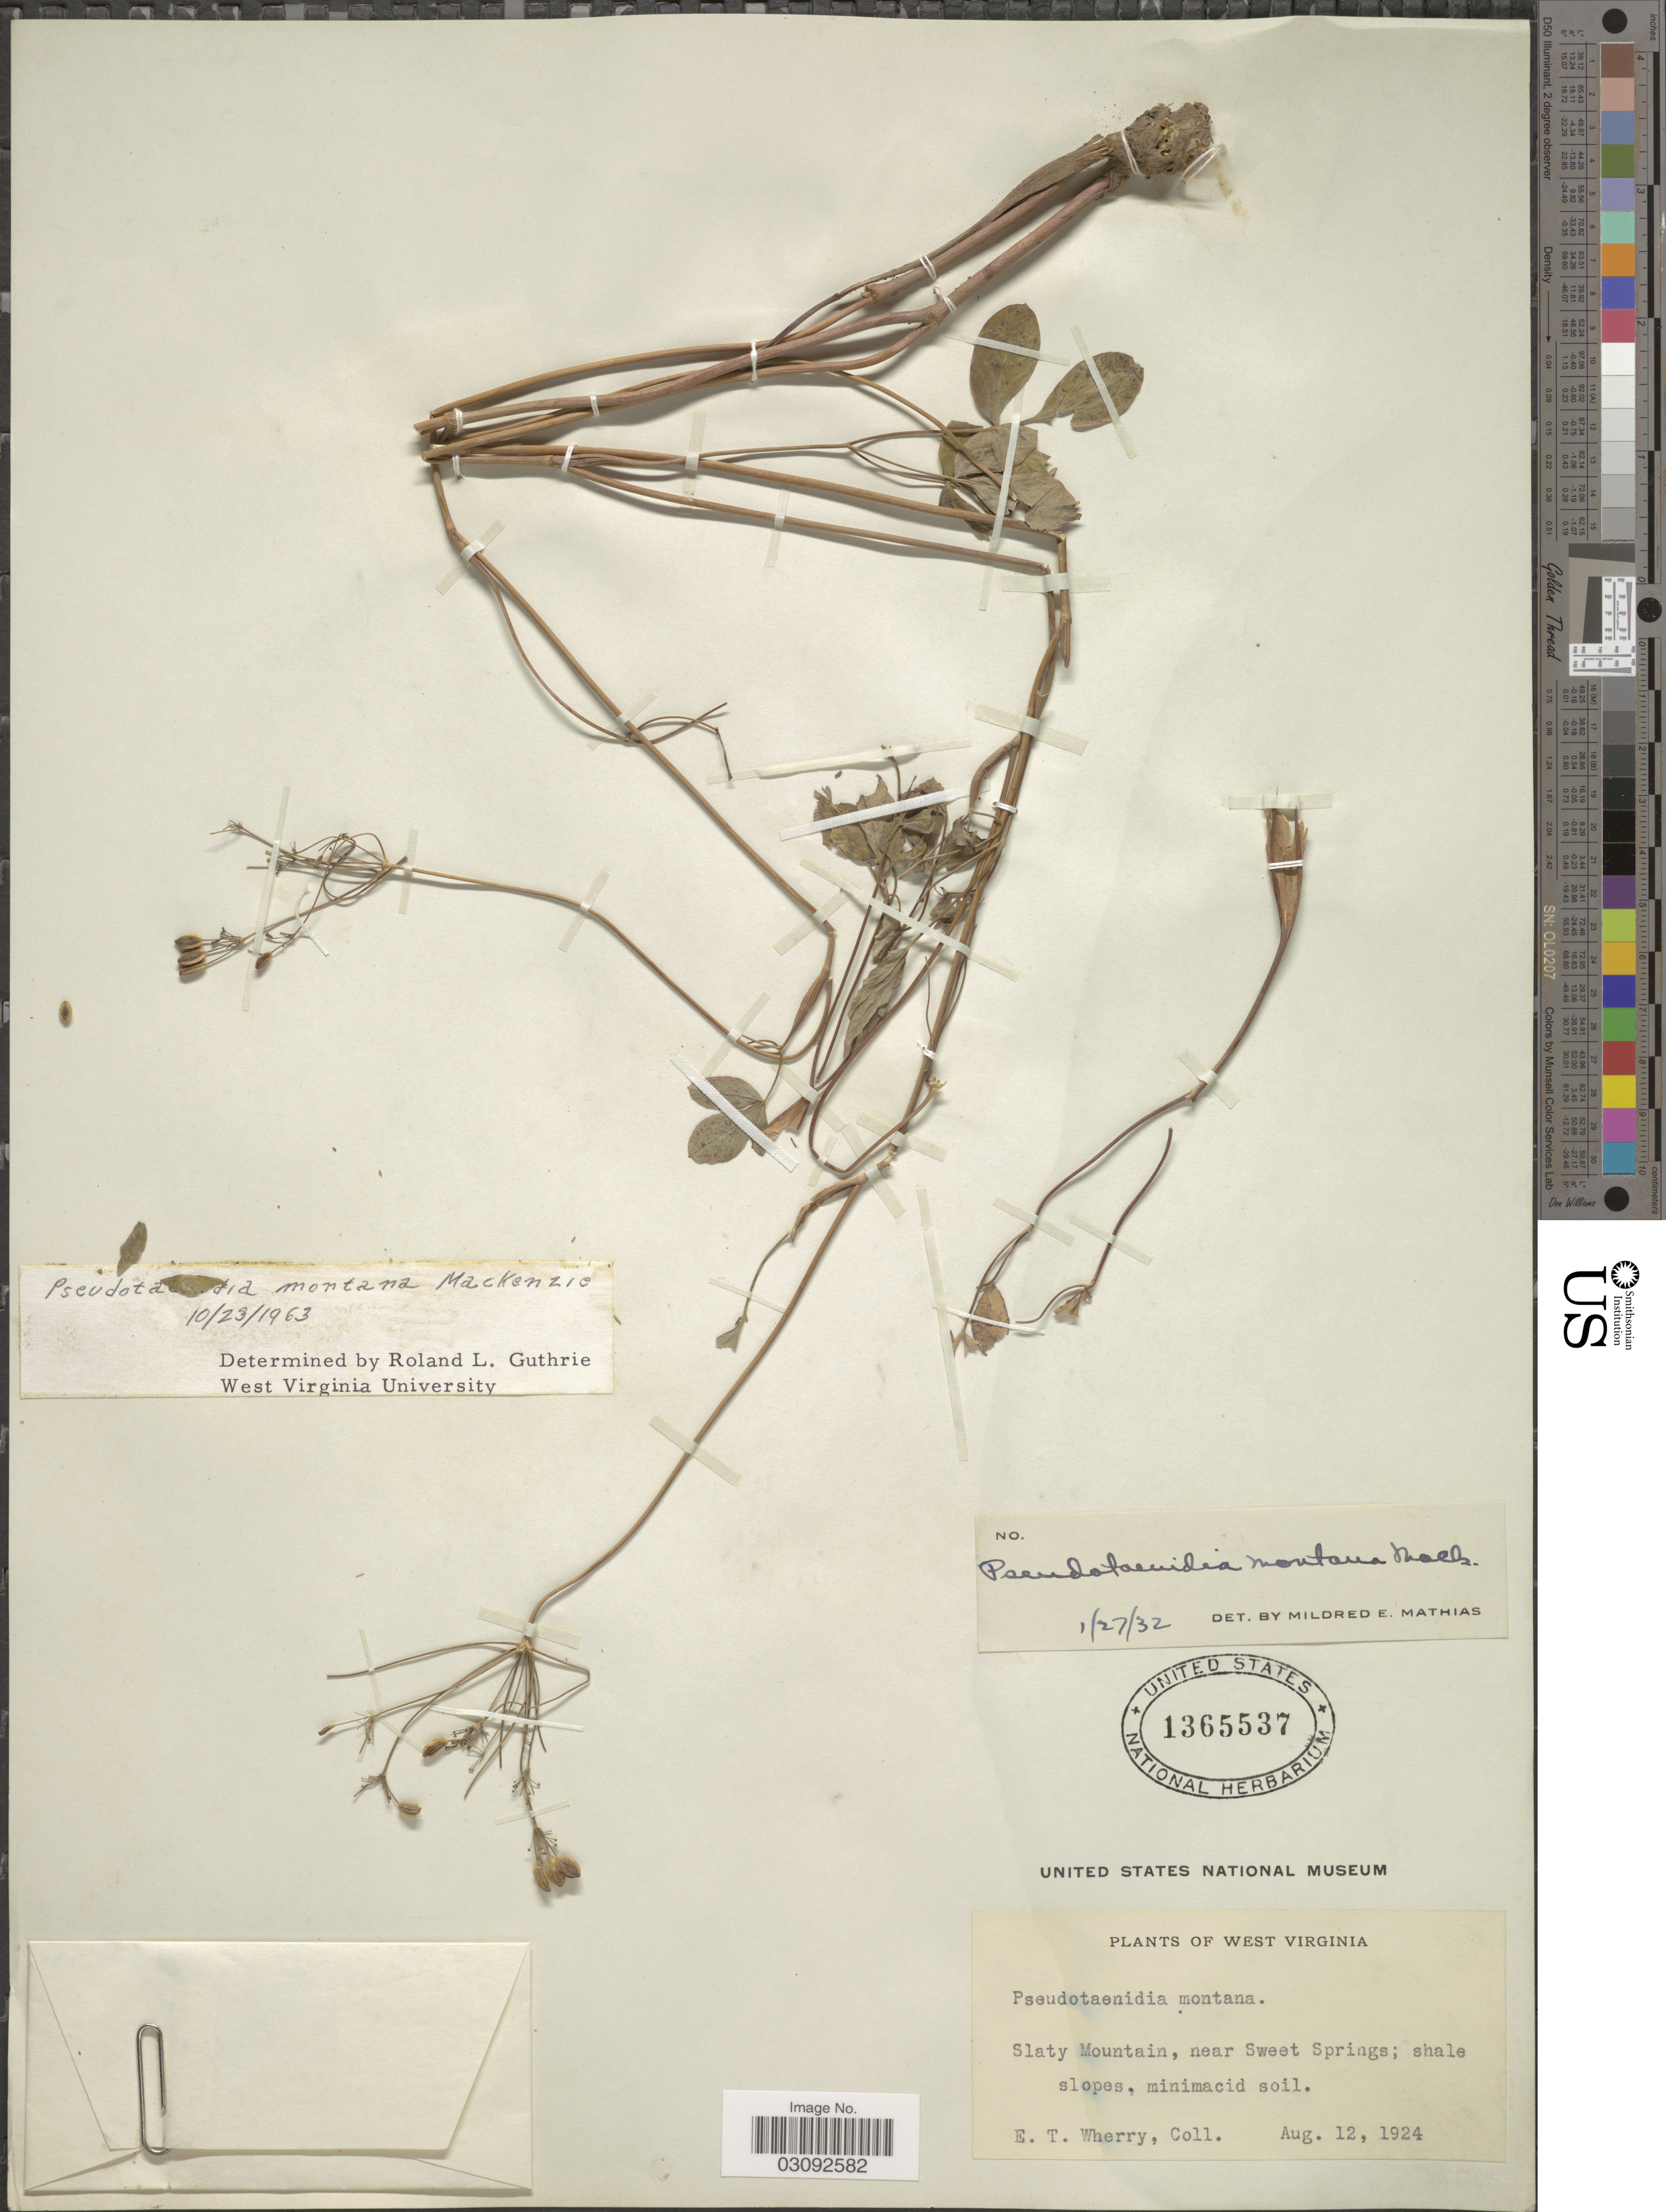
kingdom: Plantae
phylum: Tracheophyta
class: Magnoliopsida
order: Apiales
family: Apiaceae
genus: Pseudotaenidia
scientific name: Pseudotaenidia montana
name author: Mack.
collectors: E. T. Wherry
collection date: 1924-08-12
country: United States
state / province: West Virginia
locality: Slaty Mountain, near Sweet Springs.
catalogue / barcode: US 1365537